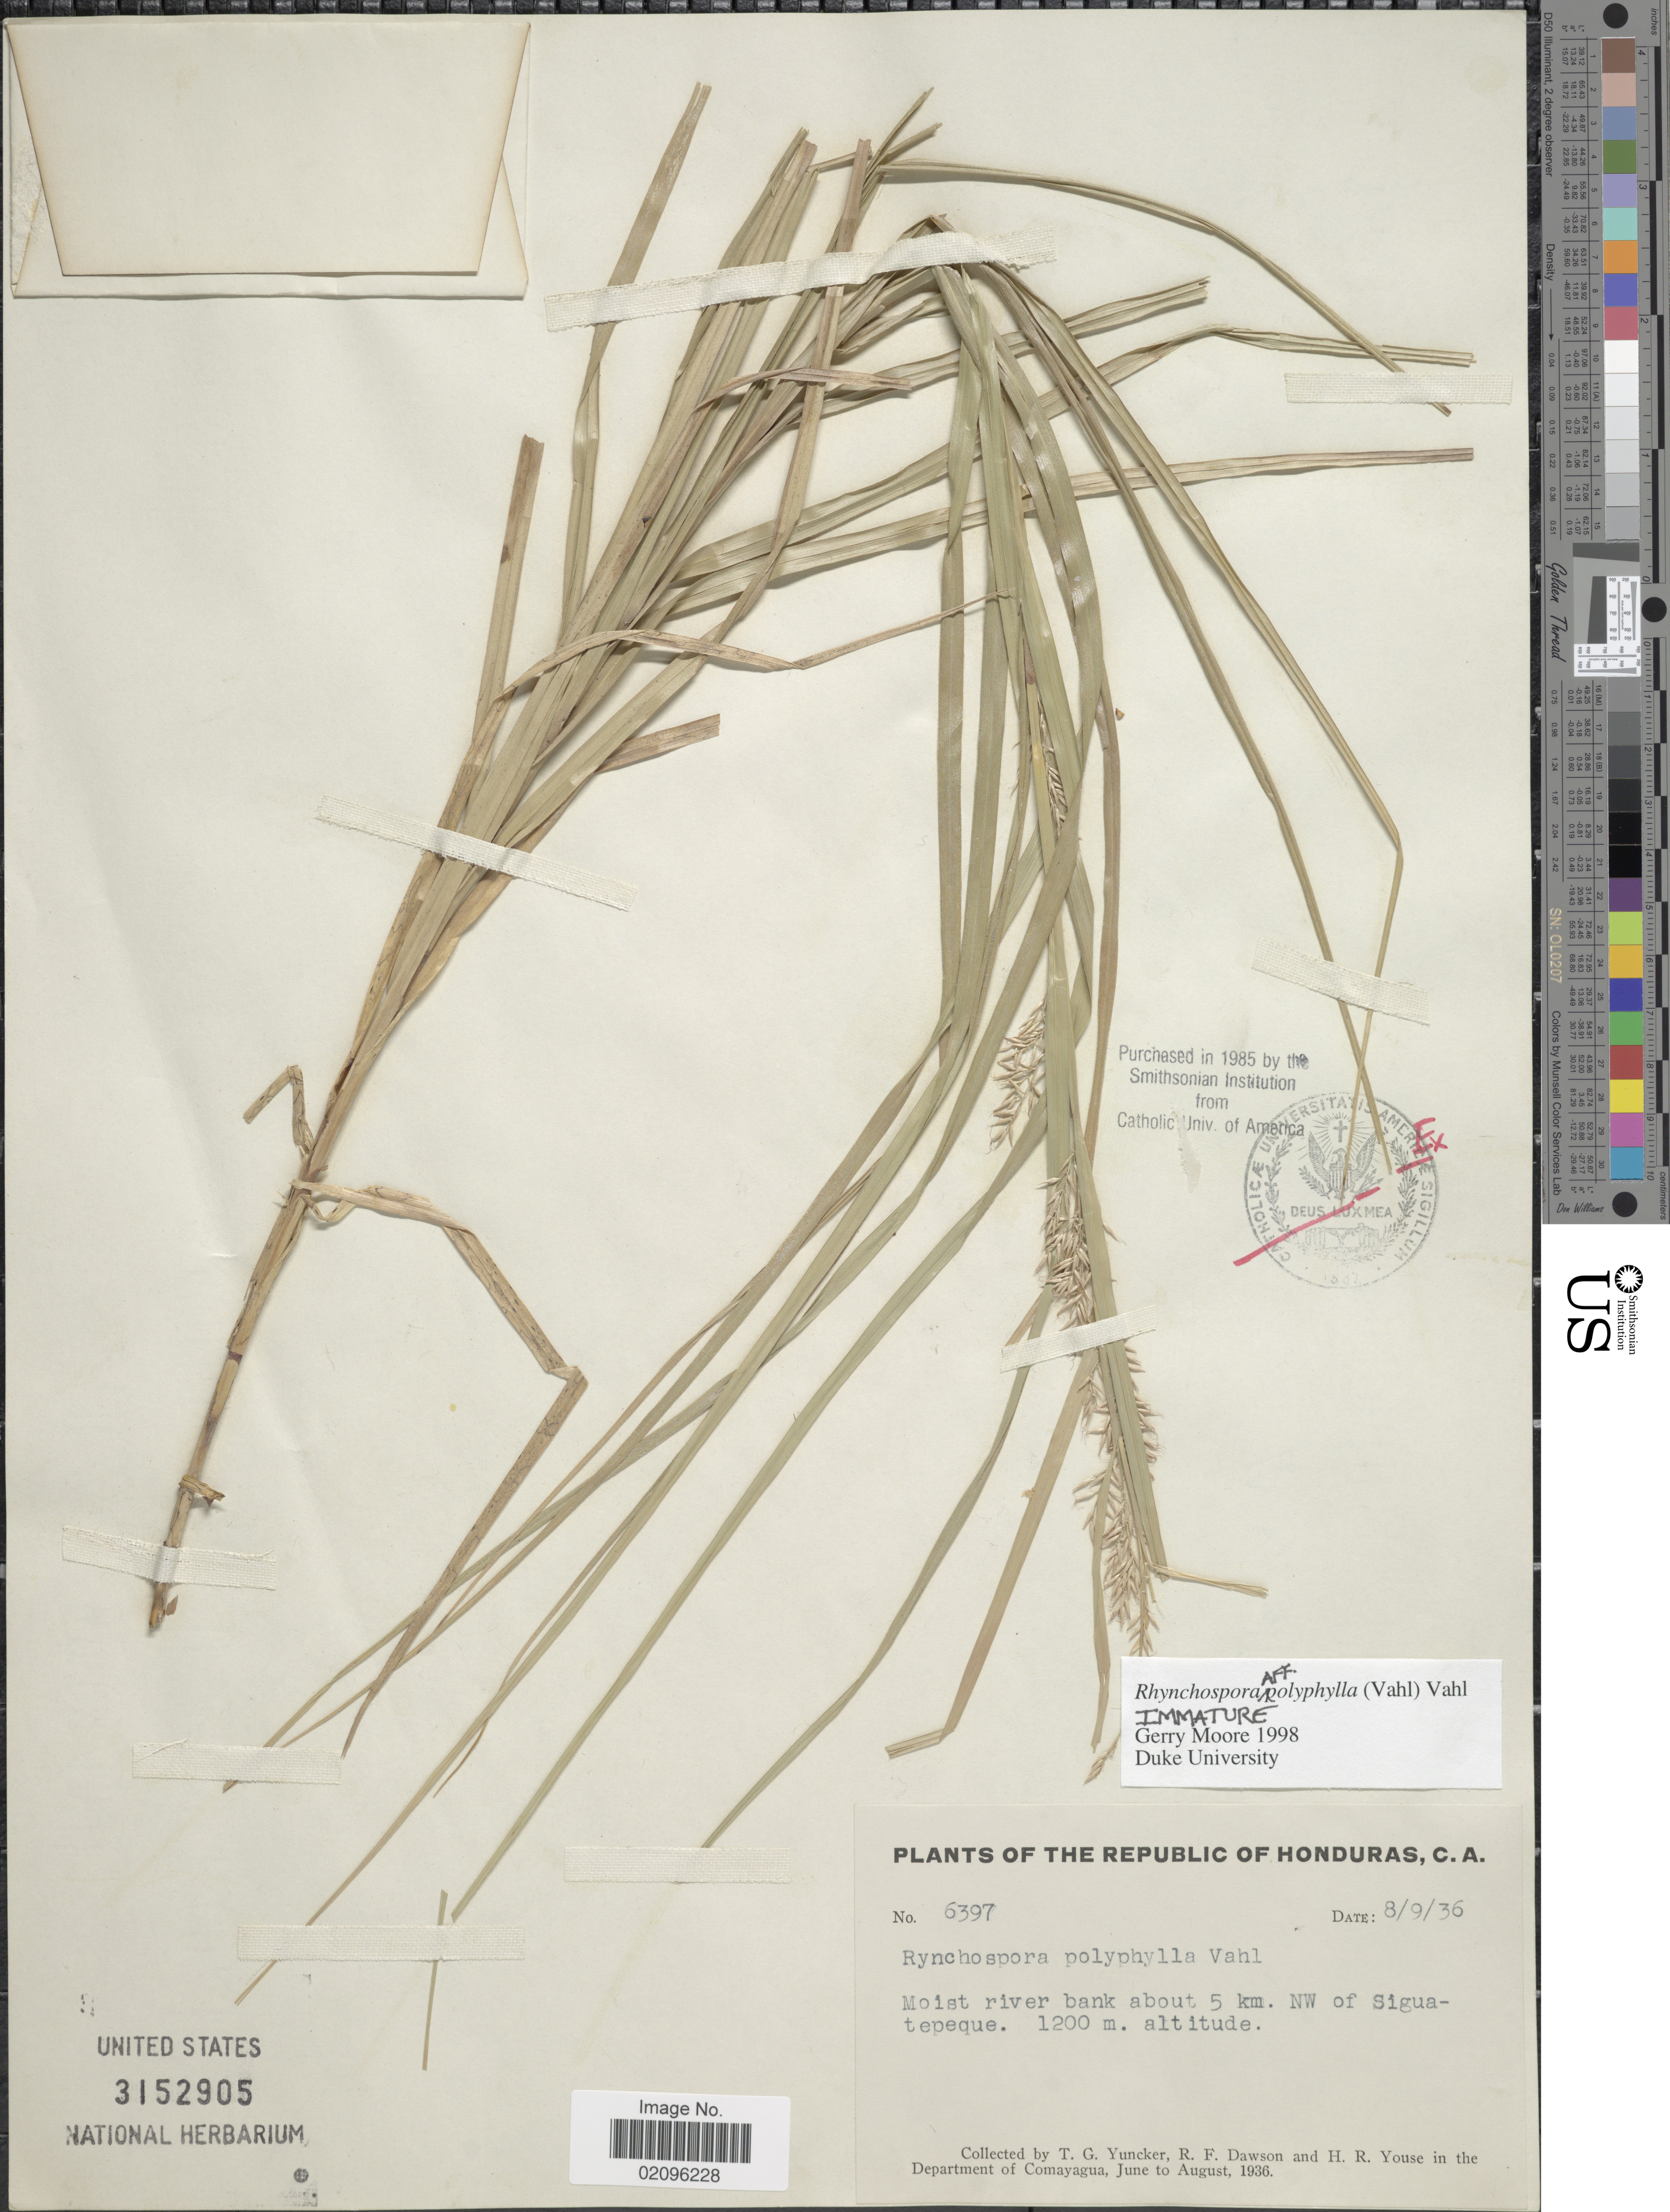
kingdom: Plantae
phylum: Tracheophyta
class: Liliopsida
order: Poales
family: Cyperaceae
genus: Rhynchospora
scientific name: Rhynchospora polyphylla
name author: (Vahl) Vahl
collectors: T. G. Yuncker, R. F. Dawson & H. Youse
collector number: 6397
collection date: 1936-09-08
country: Honduras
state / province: Comayagua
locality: Moist river bank about 5 km. NW of Siguatepeque.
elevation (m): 1200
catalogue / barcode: US 3152905